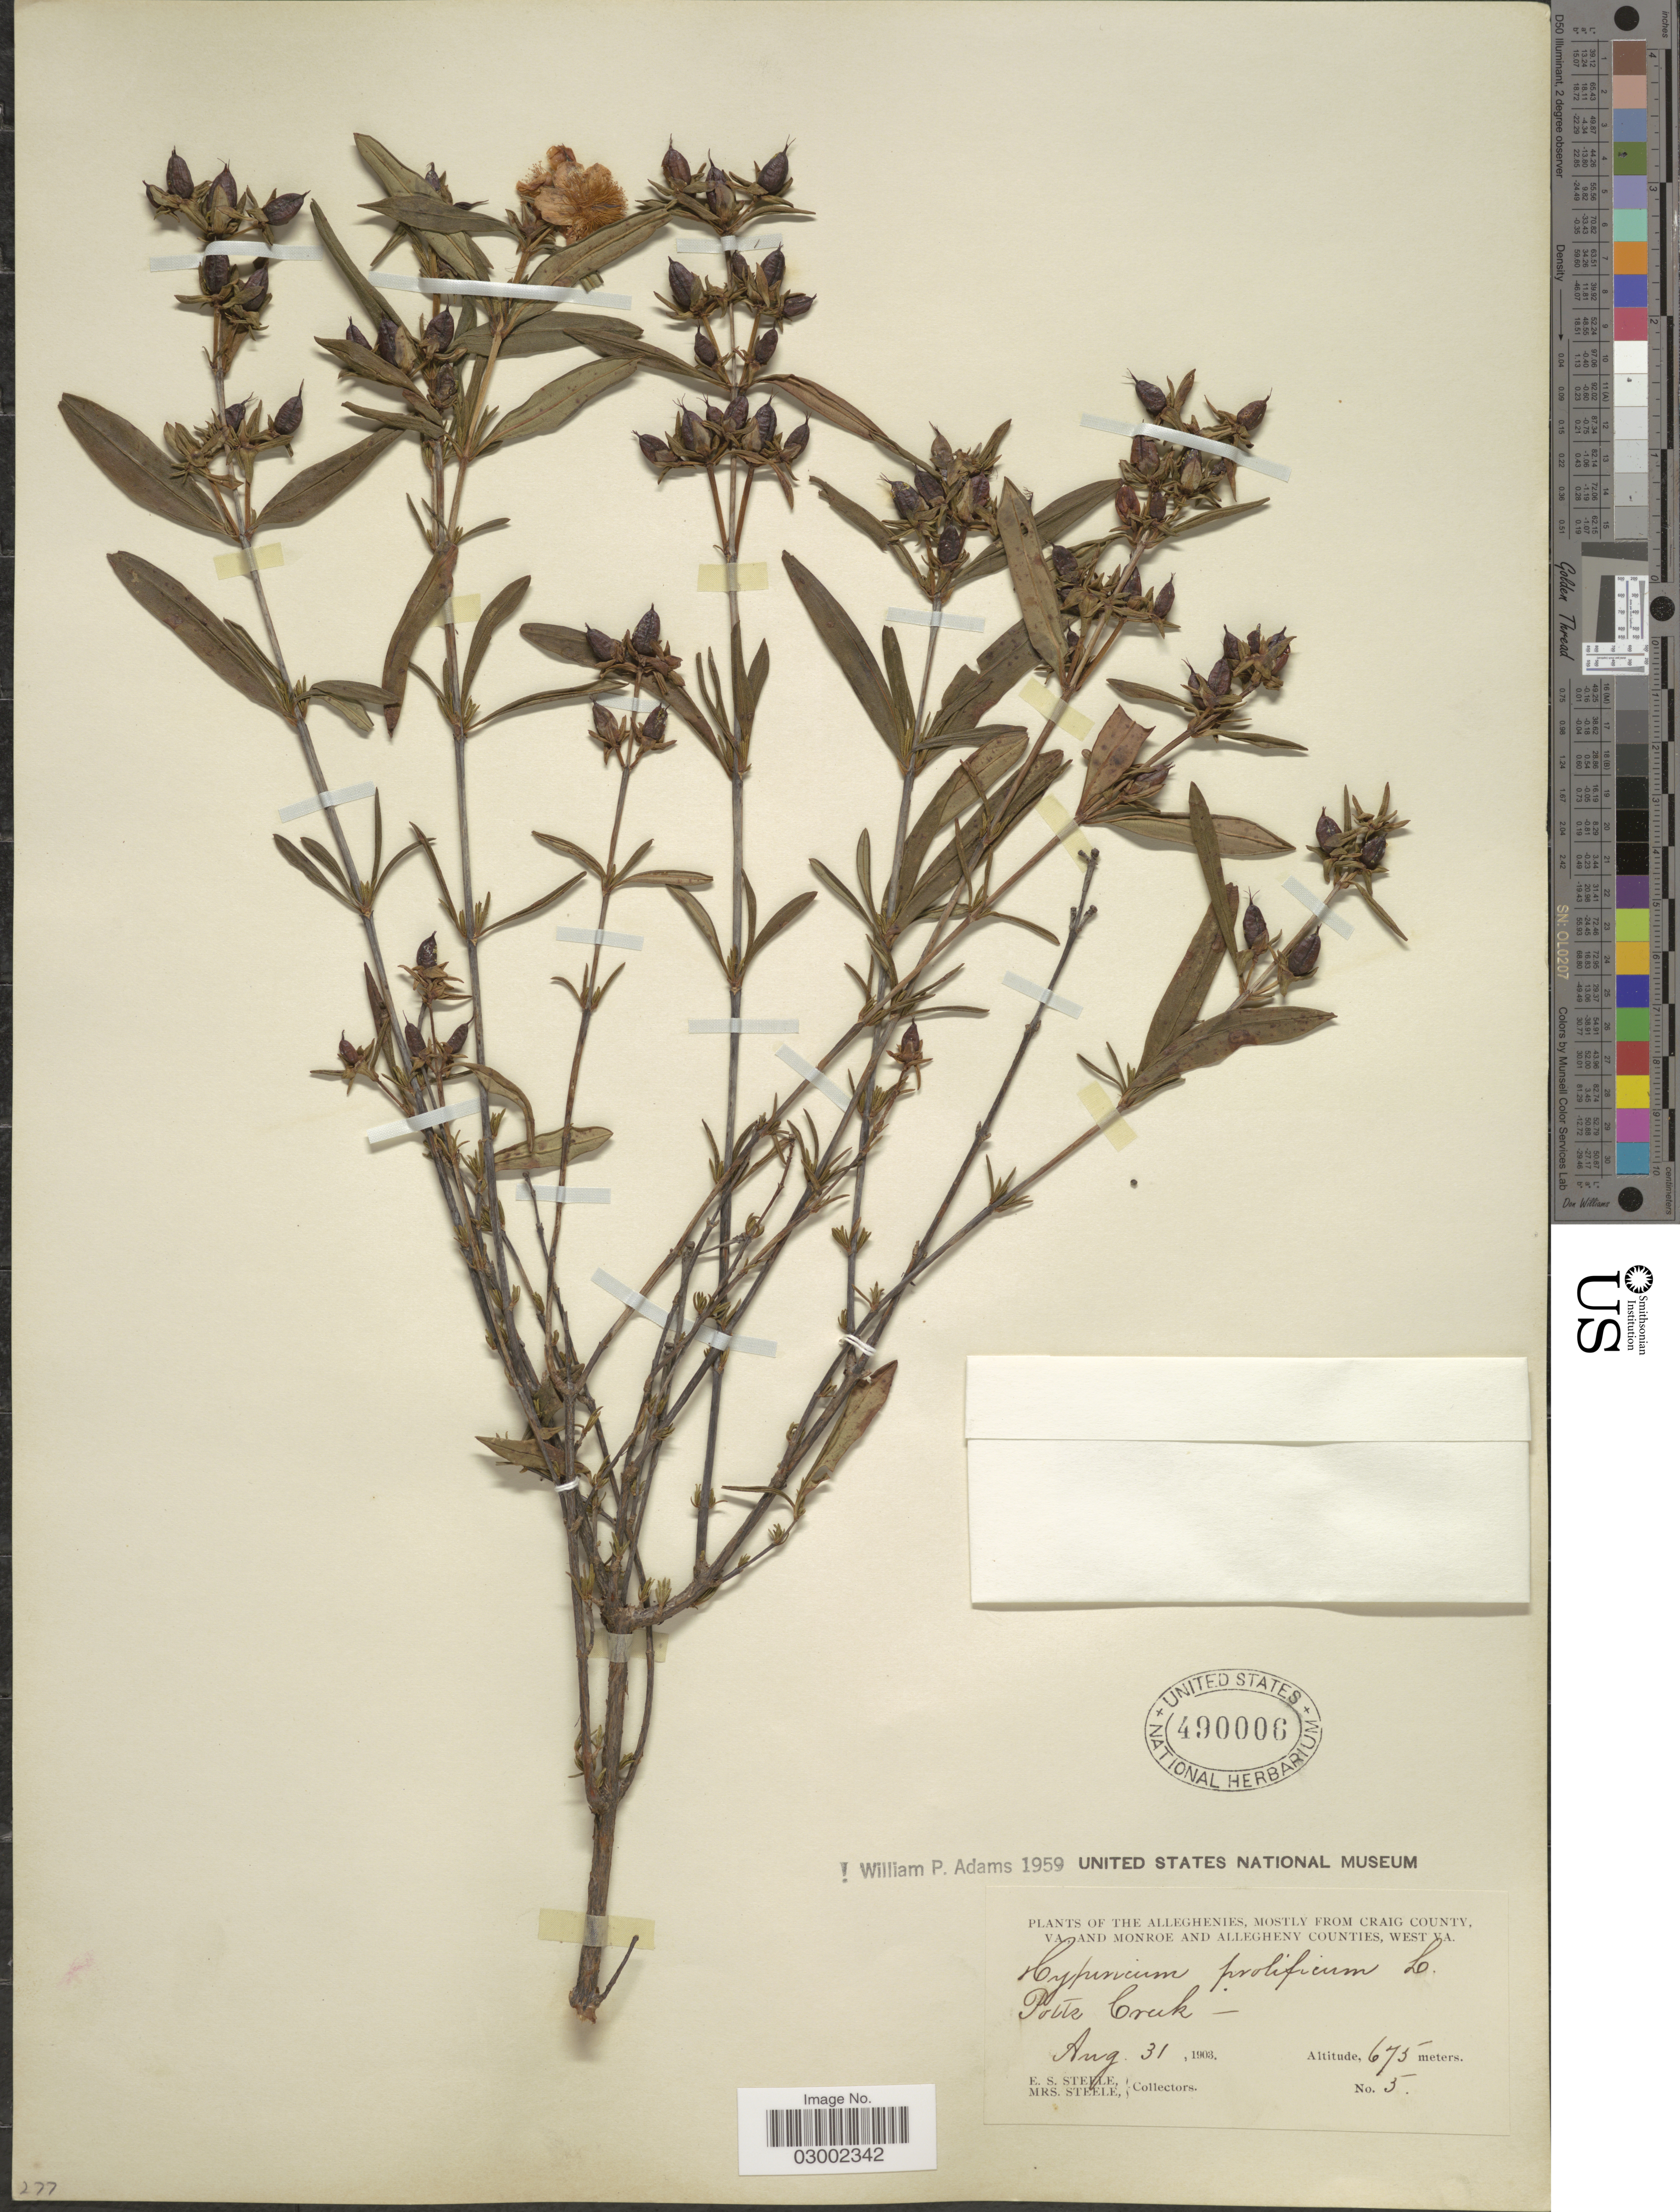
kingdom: Plantae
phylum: Tracheophyta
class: Magnoliopsida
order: Malpighiales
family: Hypericaceae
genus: Hypericum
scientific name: Hypericum prolificum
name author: L.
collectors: E. Steele & Mrs. E. S. Steele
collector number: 5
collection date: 1903-08-31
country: United States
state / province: Virginia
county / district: Craig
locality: The Alleghenies, mostly from Craig County, Va., and Monroe and Allegheny Counties, West Va. Polk Creek.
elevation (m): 675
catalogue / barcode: US 490006